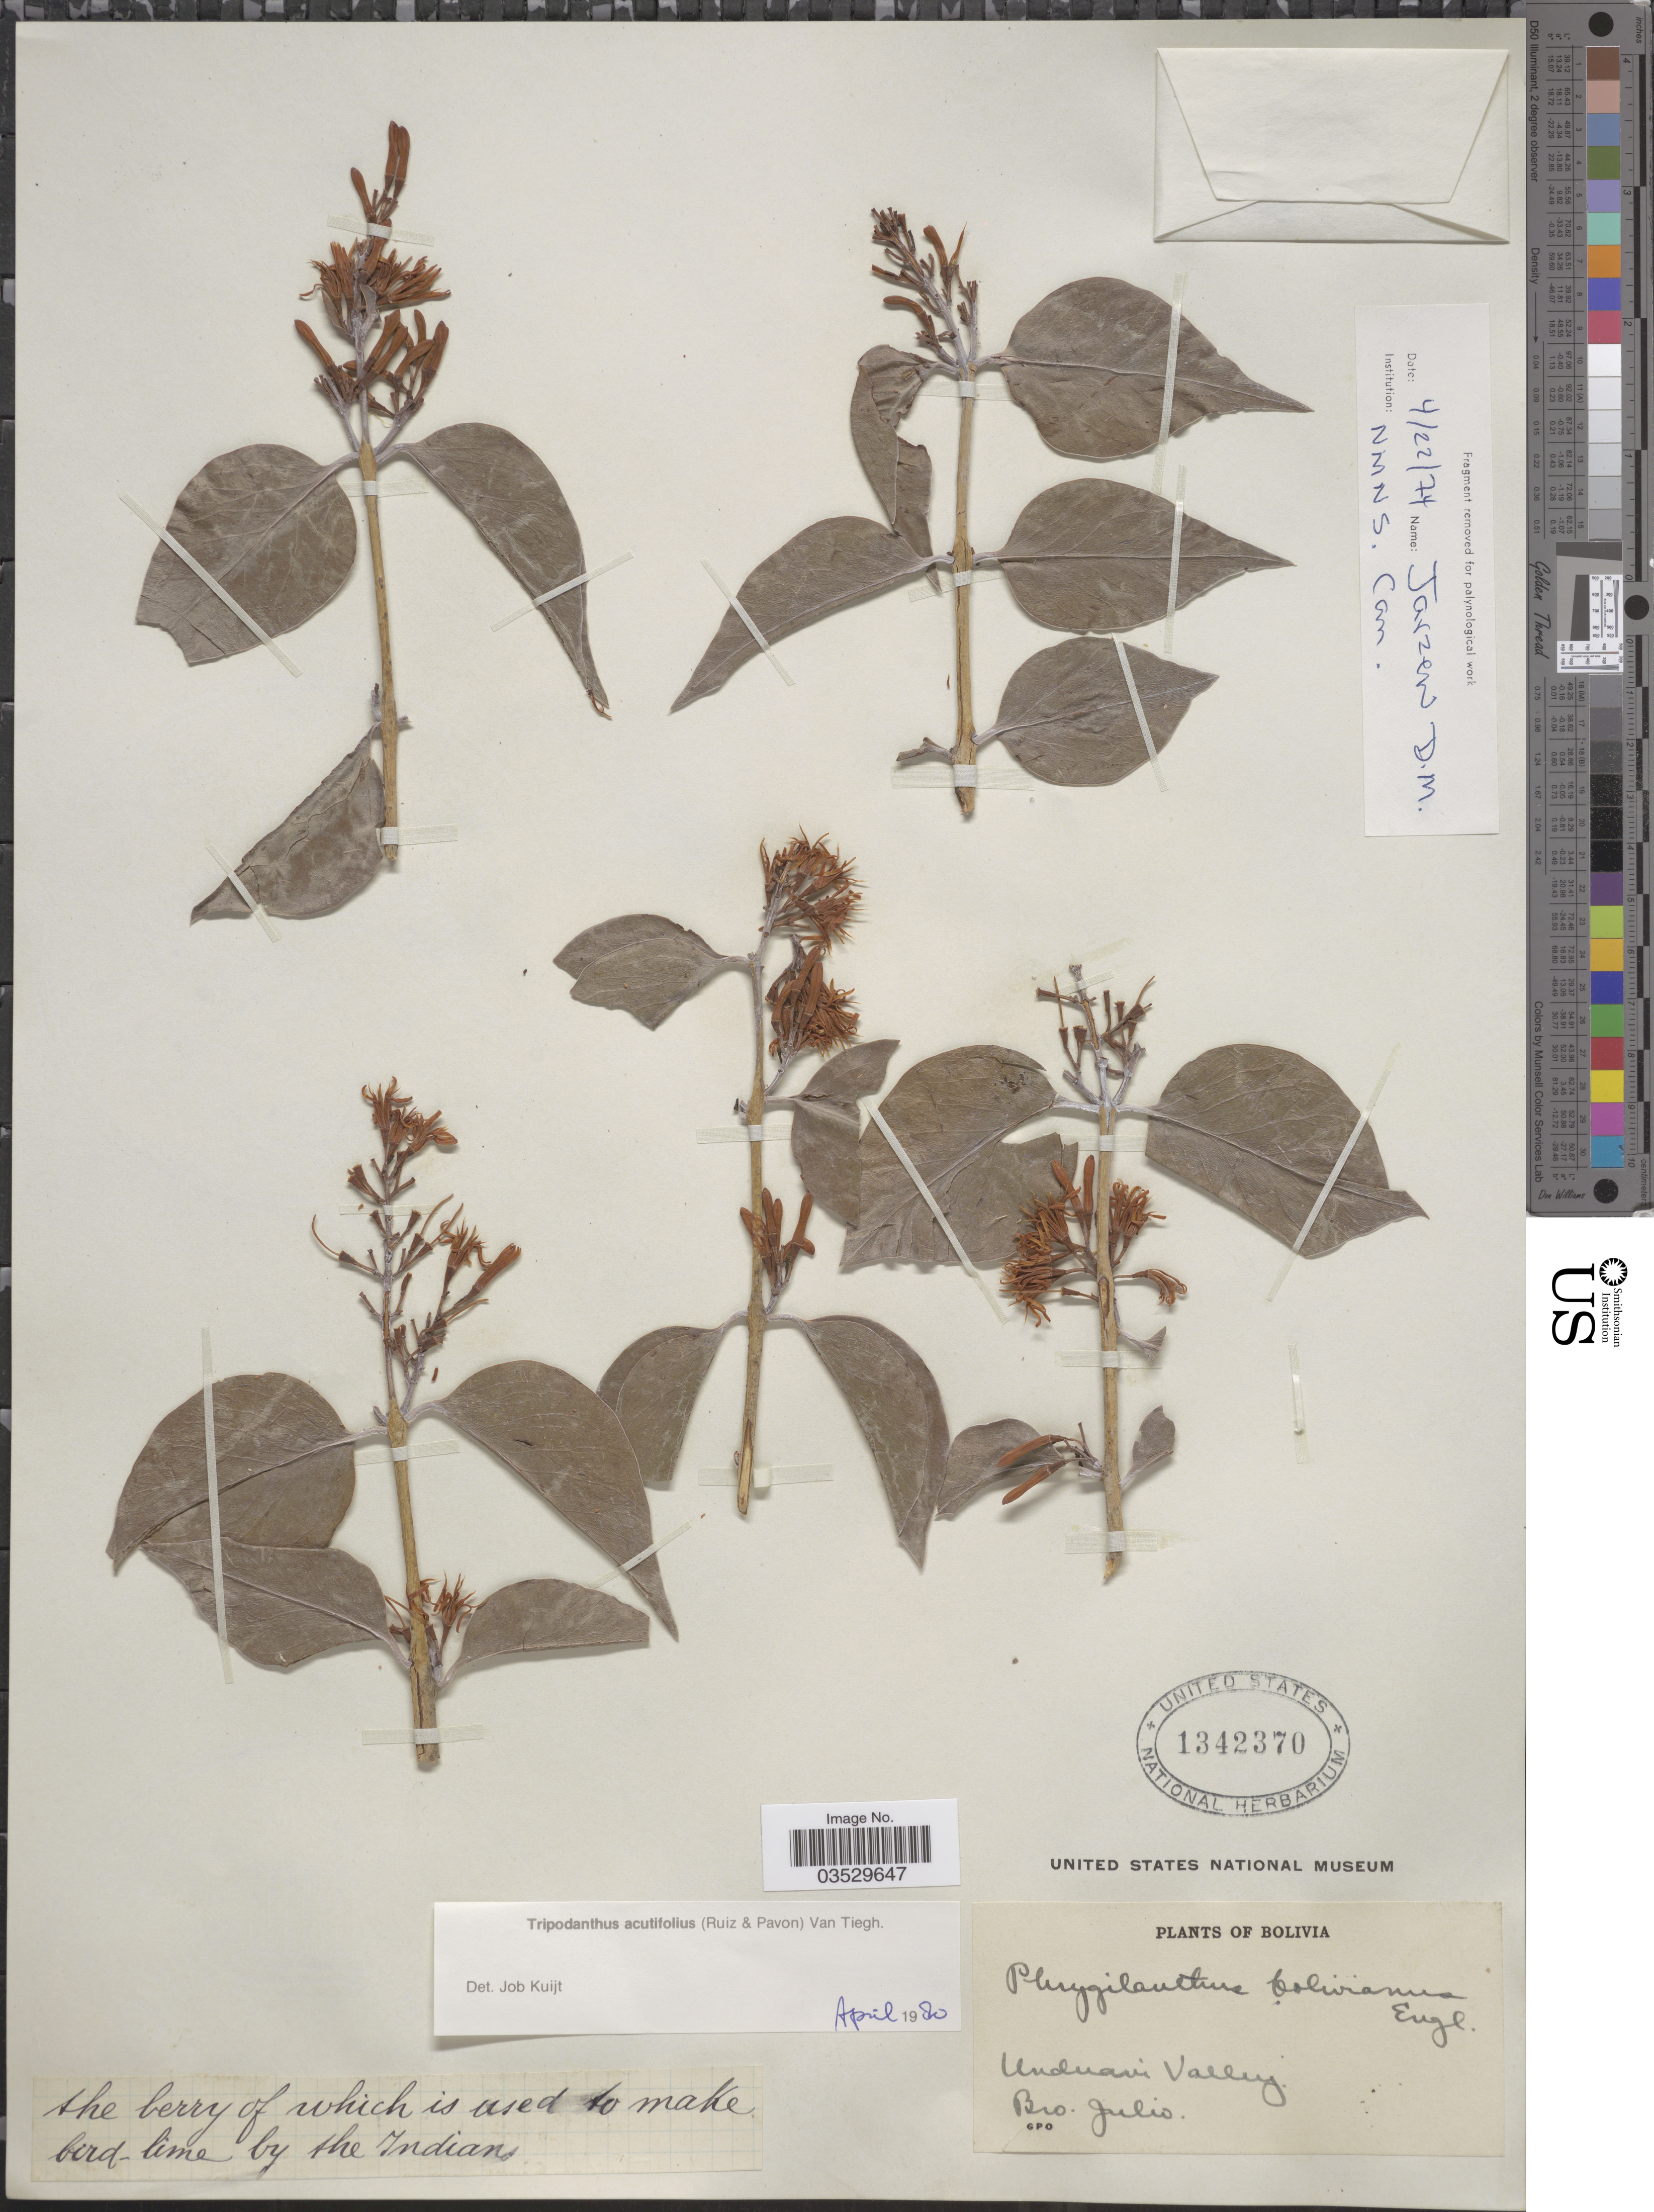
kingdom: Plantae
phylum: Tracheophyta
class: Magnoliopsida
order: Santalales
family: Loranthaceae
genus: Tripodanthus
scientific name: Tripodanthus acutifolius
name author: Tiegh.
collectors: Bro. Julio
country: Bolivia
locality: Unduavi Valley.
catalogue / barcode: US 1342370